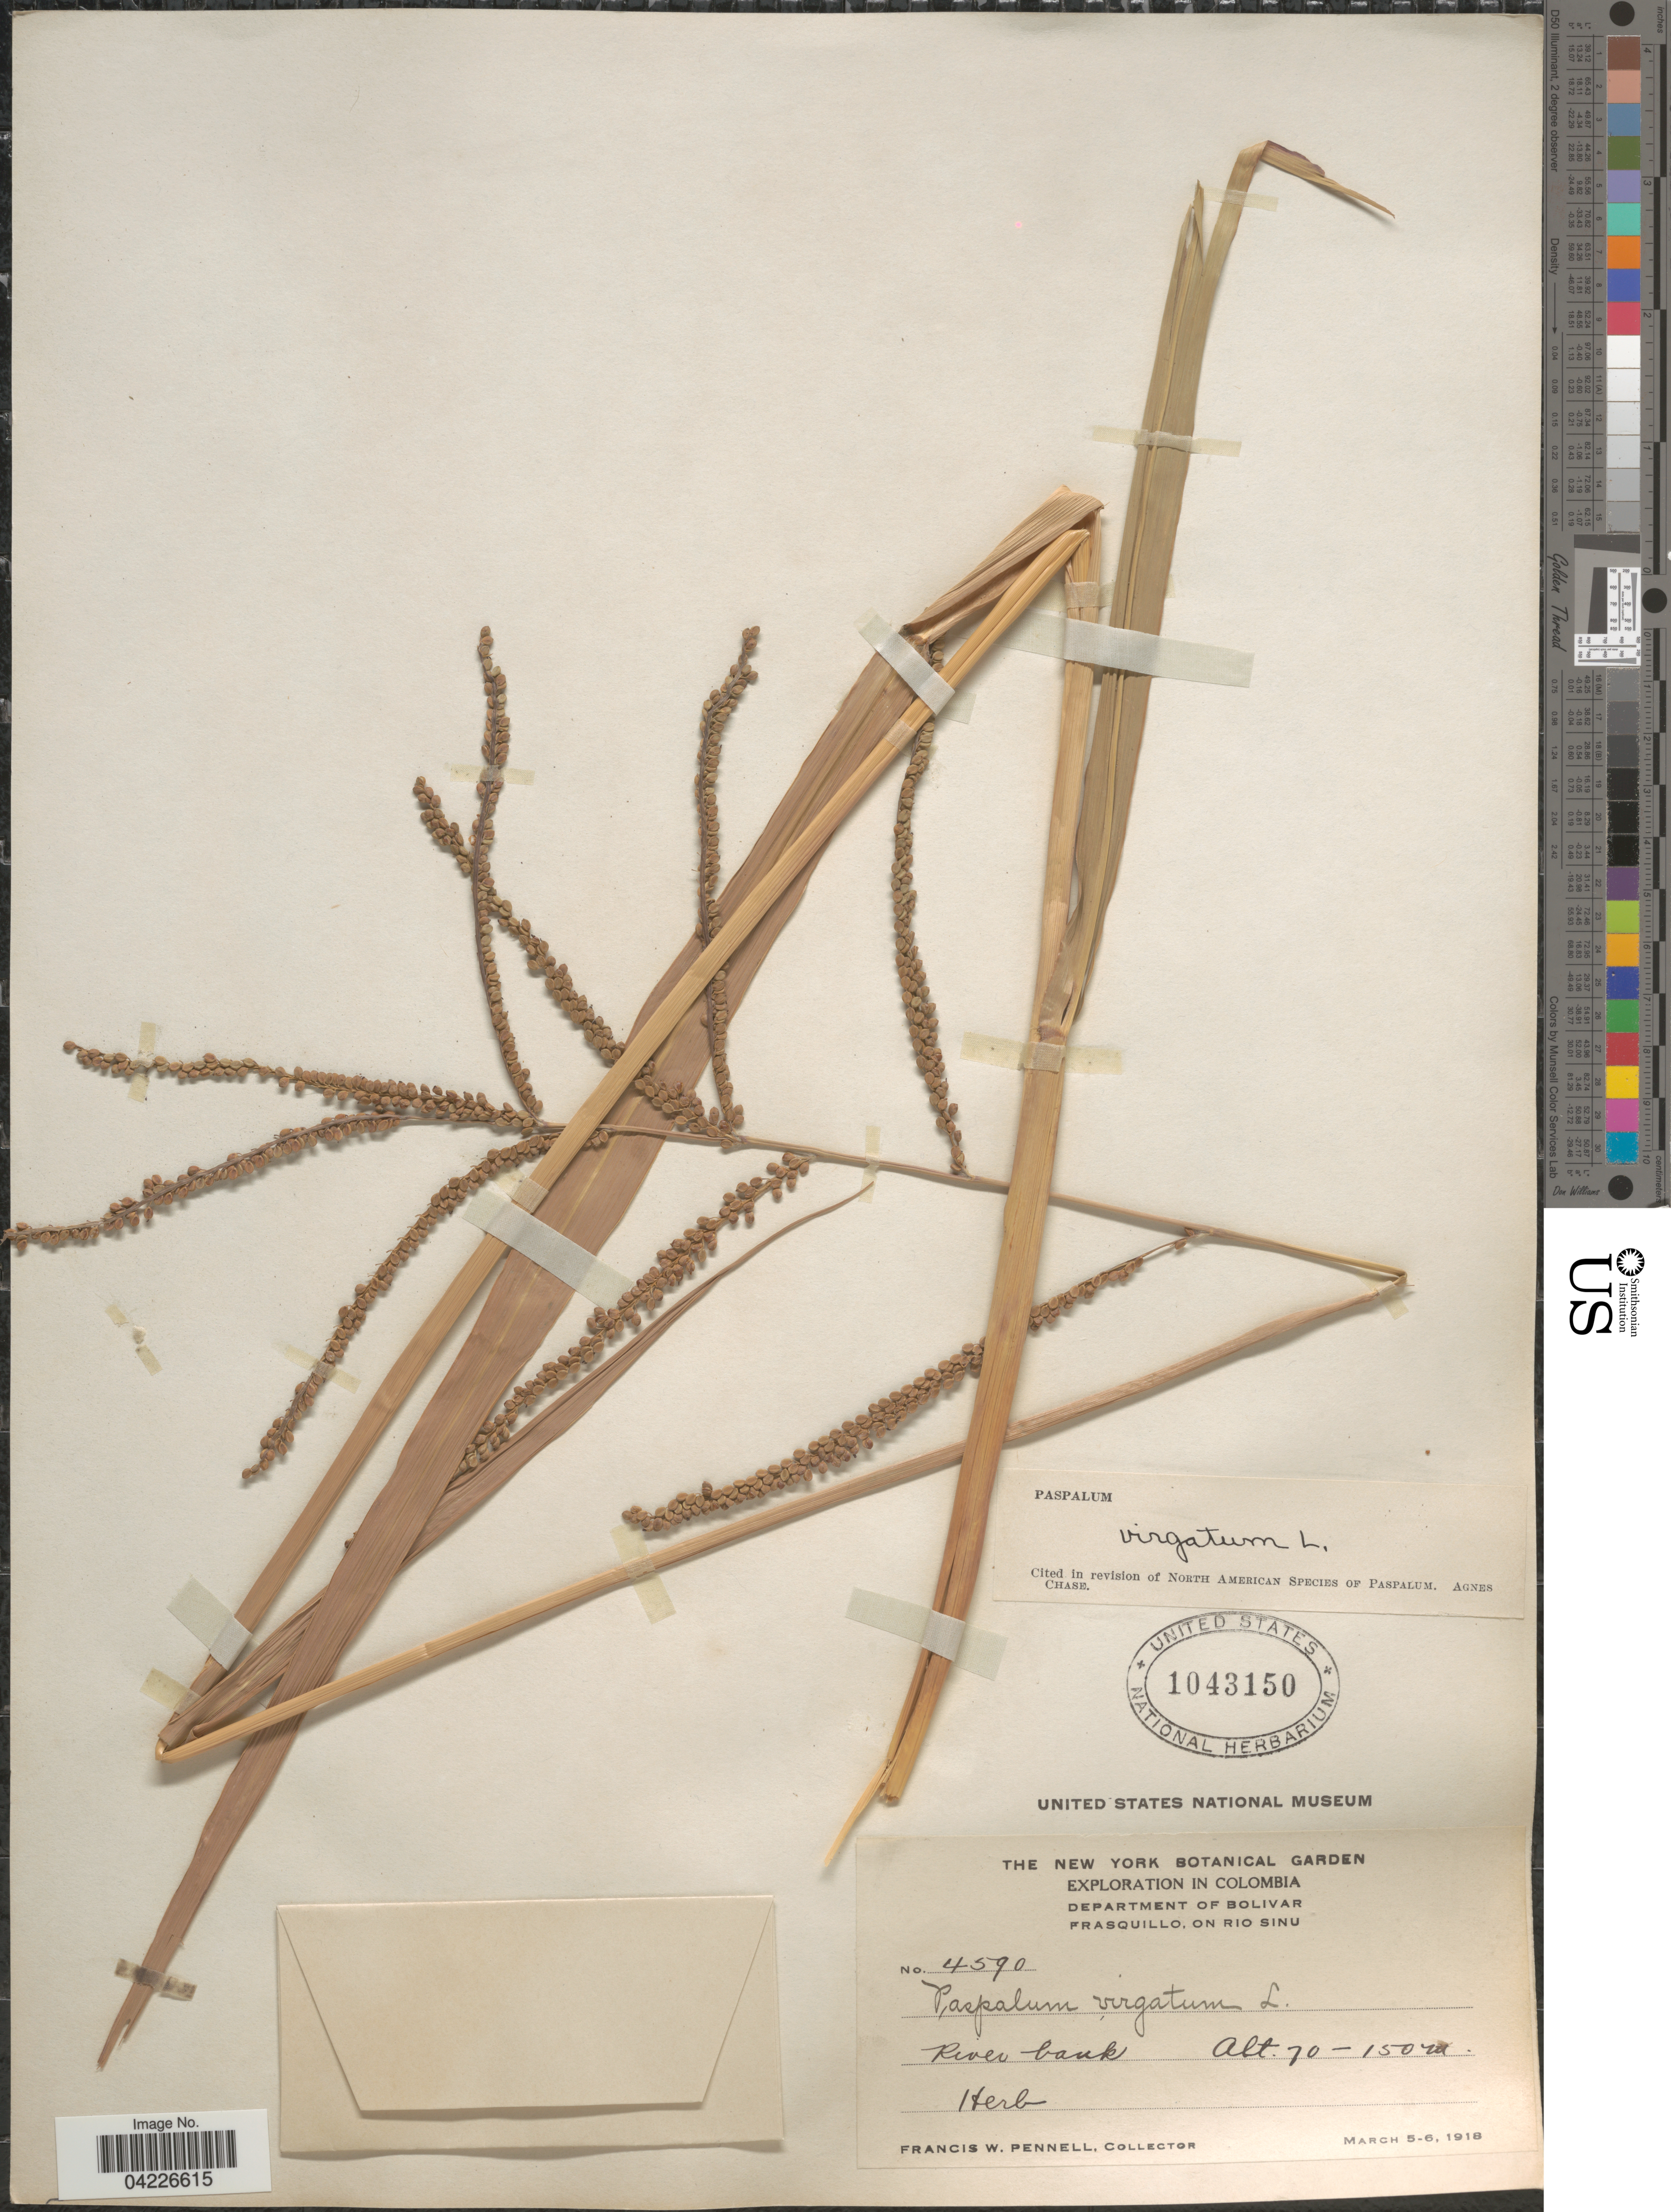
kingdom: Plantae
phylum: Tracheophyta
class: Liliopsida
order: Poales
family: Poaceae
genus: Paspalum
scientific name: Paspalum virgatum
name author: L.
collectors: F. W. Pennell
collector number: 4590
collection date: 1918-03-05/1918-03-06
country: Colombia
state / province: Bolívar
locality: Exploration in Colombia. Department of Bolivar. Frasquillo, on Rio Sinu. River bank.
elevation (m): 70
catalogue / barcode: US 1043150